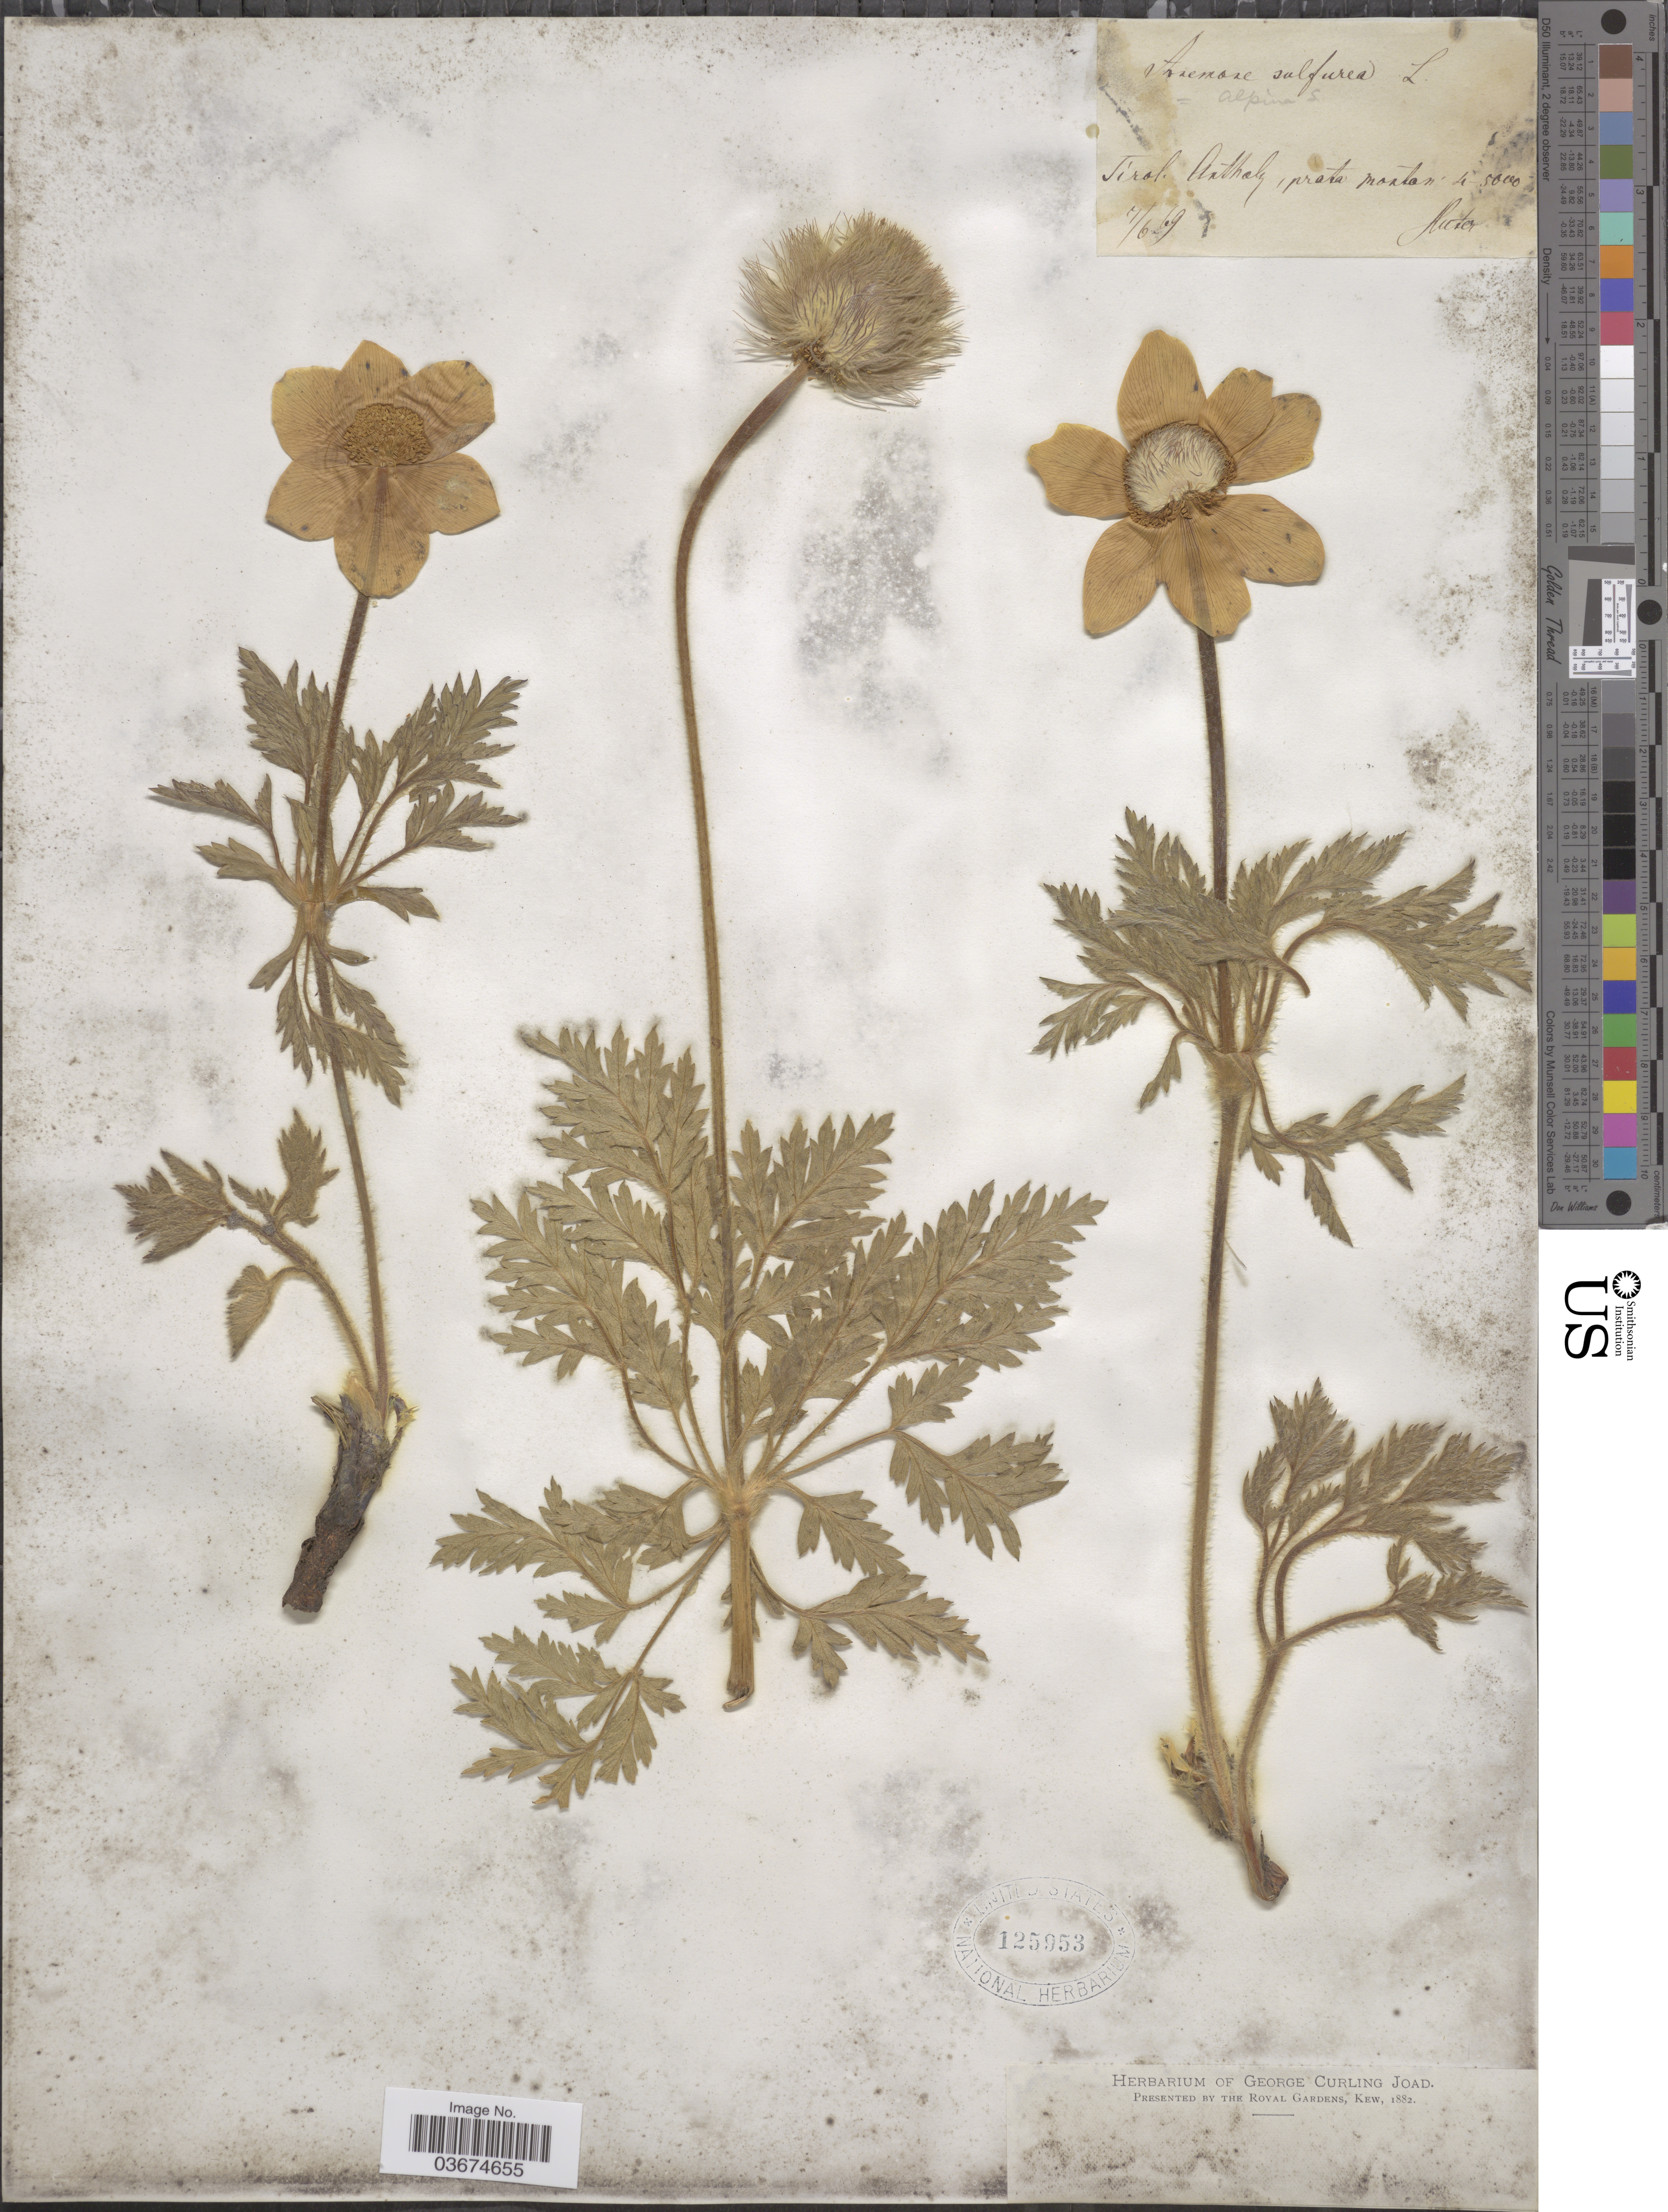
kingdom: Plantae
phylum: Tracheophyta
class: Magnoliopsida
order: Ranunculales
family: Ranunculaceae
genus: Pulsatilla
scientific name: Pulsatilla sulphurea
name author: Sweet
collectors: -. Huter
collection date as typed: Transcribed d/m/y: 7/6/69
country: Italy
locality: Tirol. Antholz, prata mortan.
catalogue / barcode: US 125953